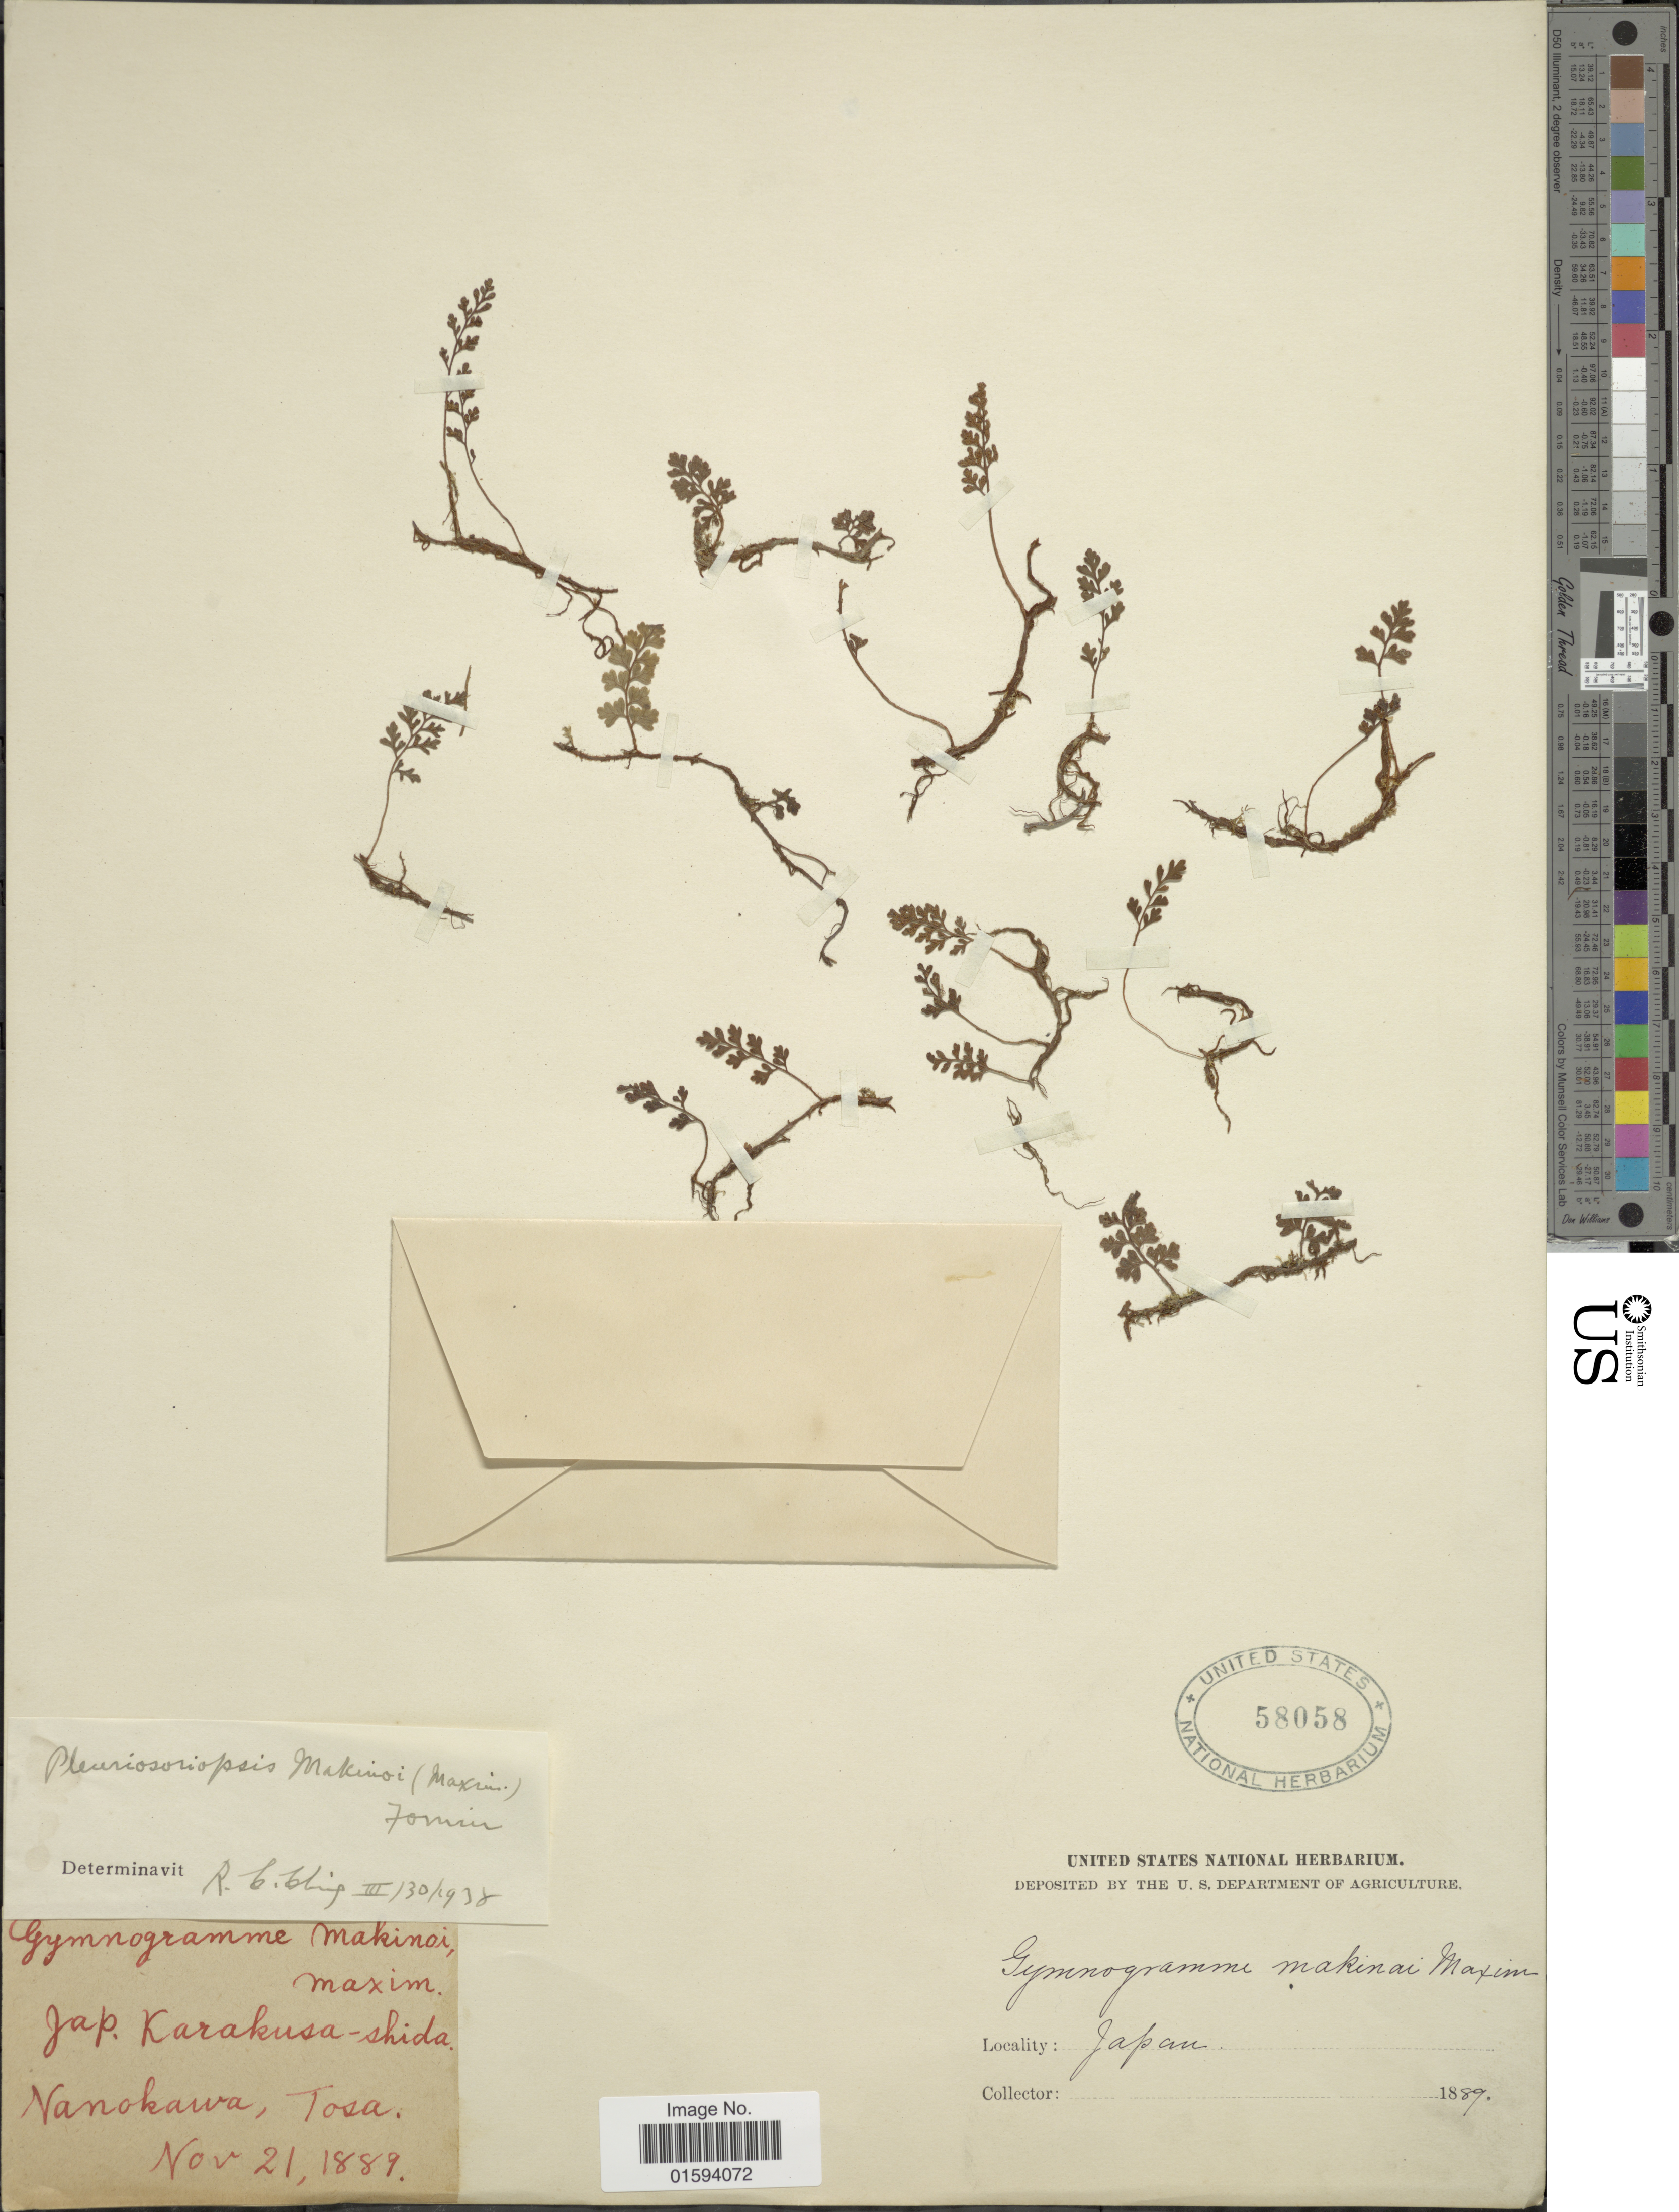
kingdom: Plantae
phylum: Tracheophyta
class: Polypodiopsida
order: Polypodiales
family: Polypodiaceae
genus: Pleurosoriopsis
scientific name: Pleurosoriopsis makinoi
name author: (Maxim.) Fomin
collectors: T. Nanokawa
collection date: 1889-11-21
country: Japan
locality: Karakusa-shida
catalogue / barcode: US 58058